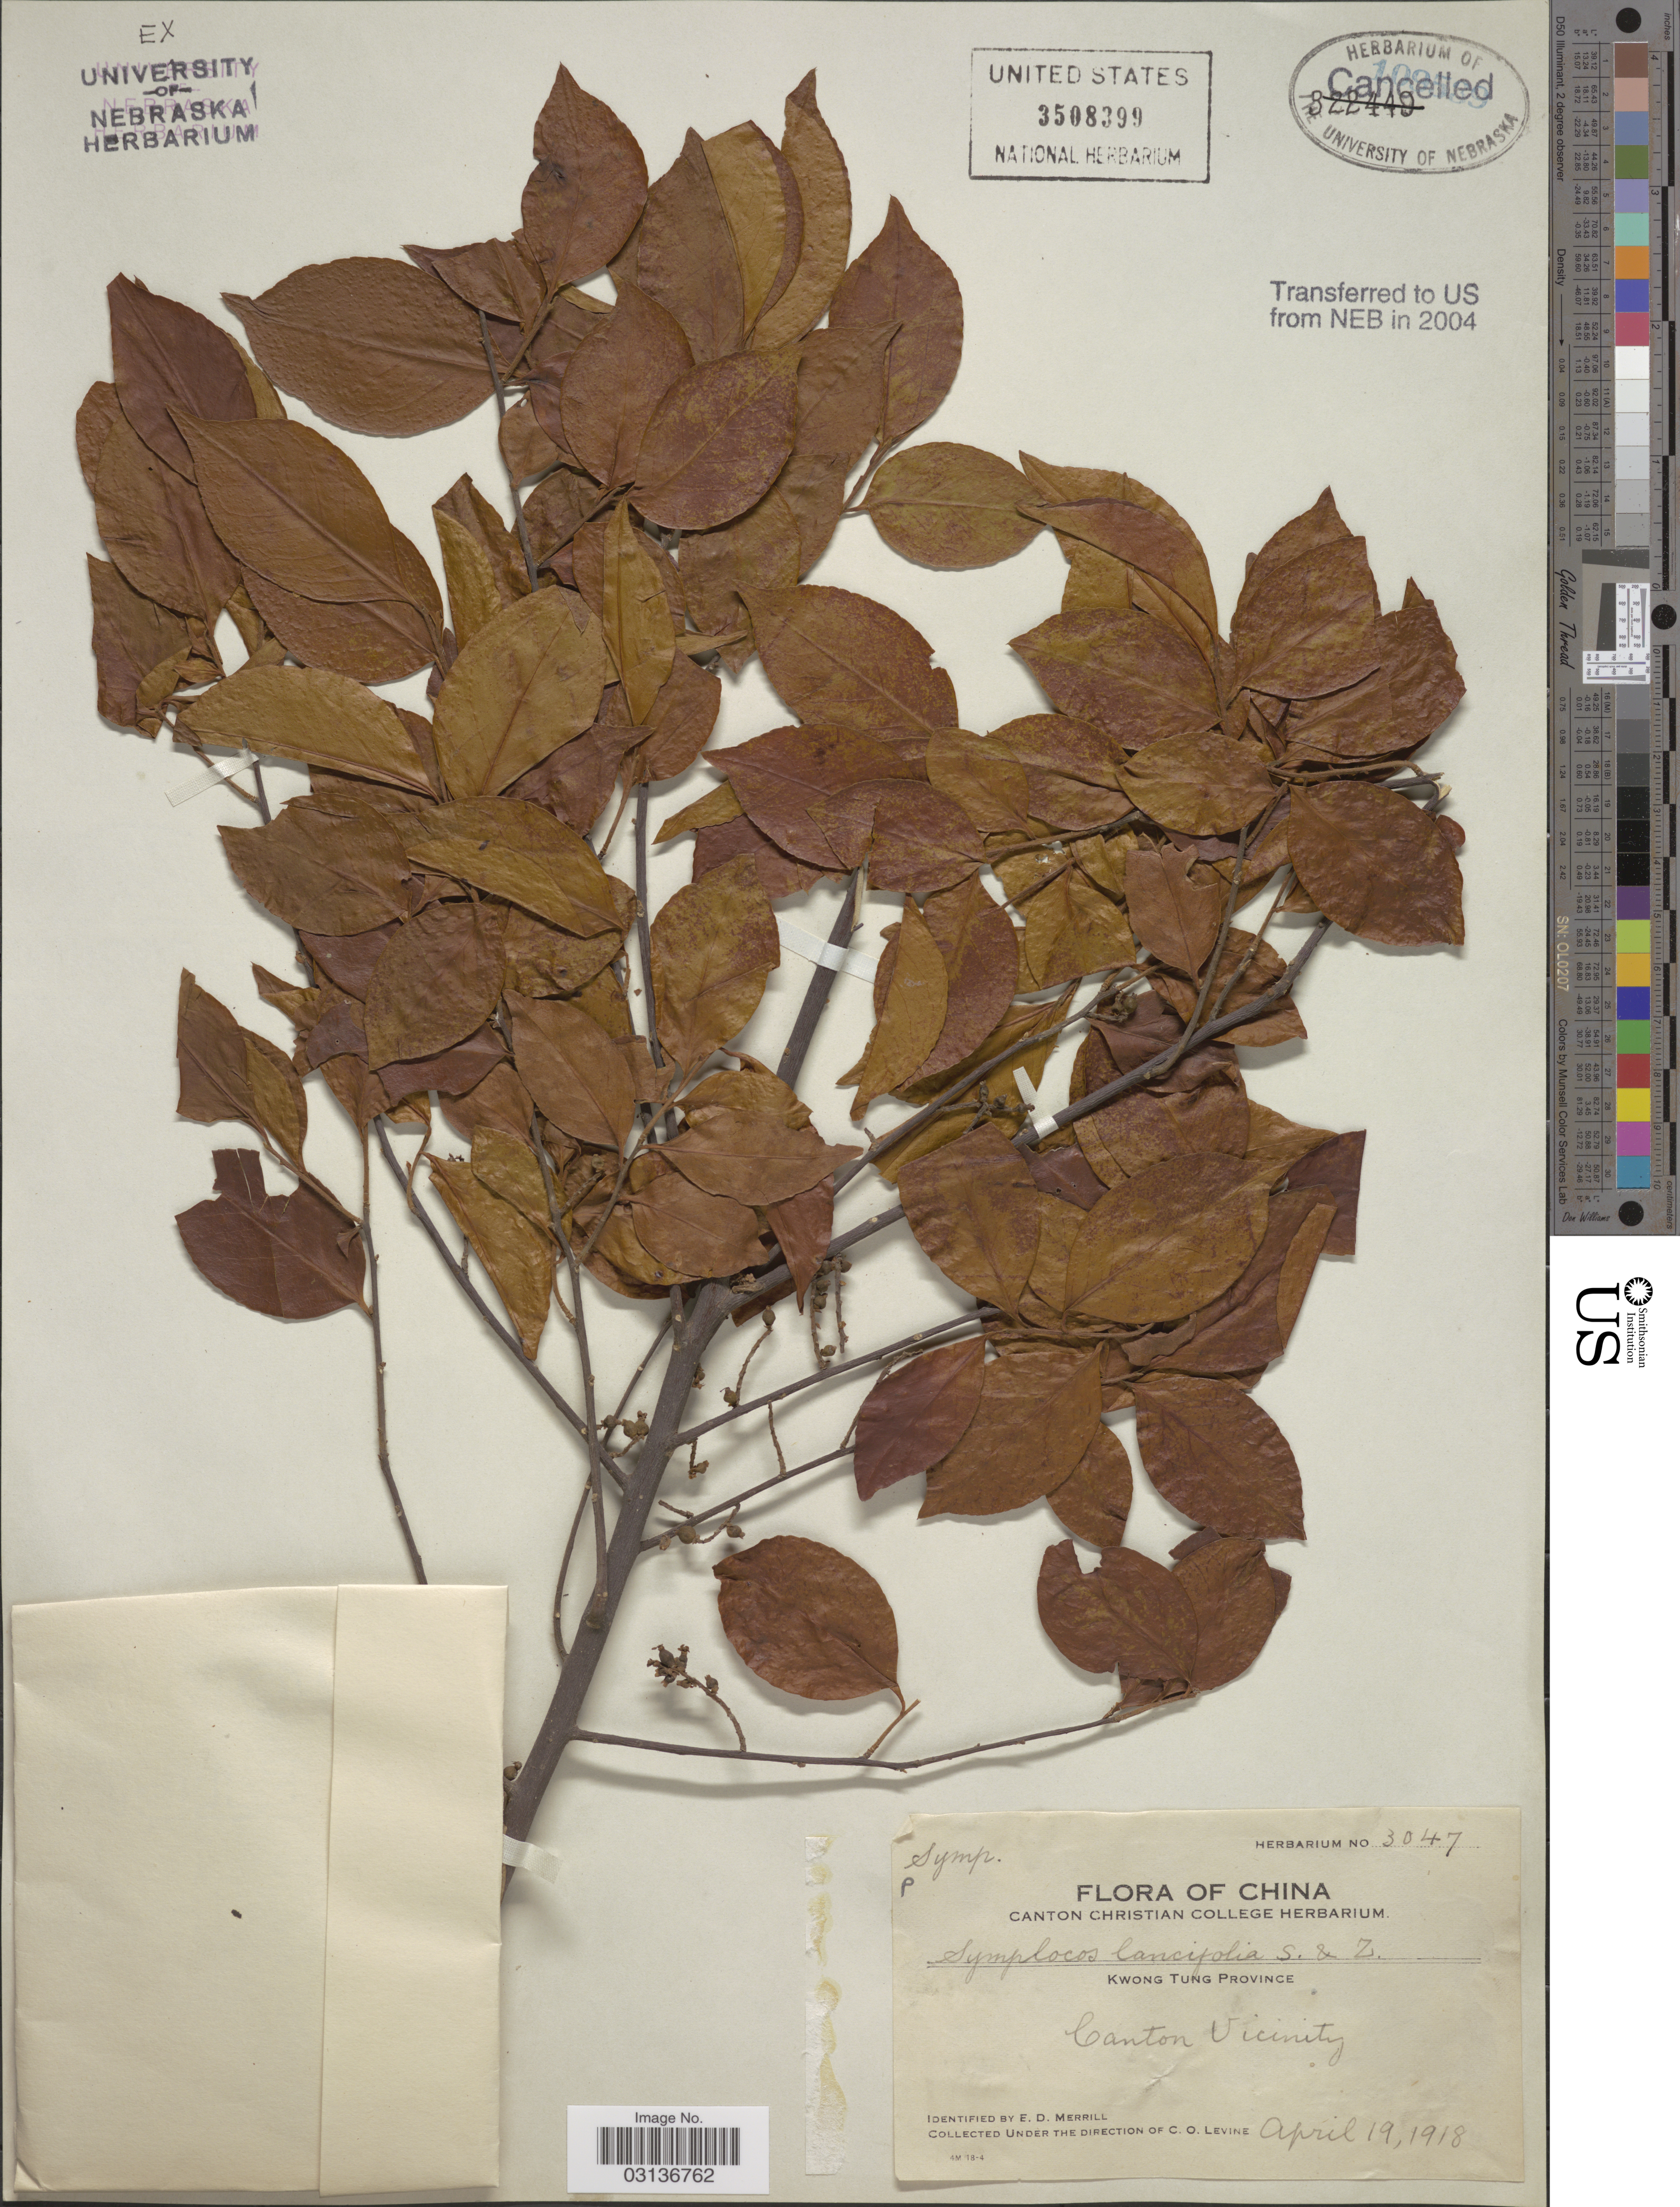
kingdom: Plantae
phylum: Tracheophyta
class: Magnoliopsida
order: Ericales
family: Symplocaceae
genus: Symplocos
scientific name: Symplocos lancifolia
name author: Siebert & Zucc.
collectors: C. O. Levine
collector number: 3047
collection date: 1918-04-19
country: China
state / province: Guangdong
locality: Kwong Tung Province. Canton Vicinity.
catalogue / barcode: US 3508399